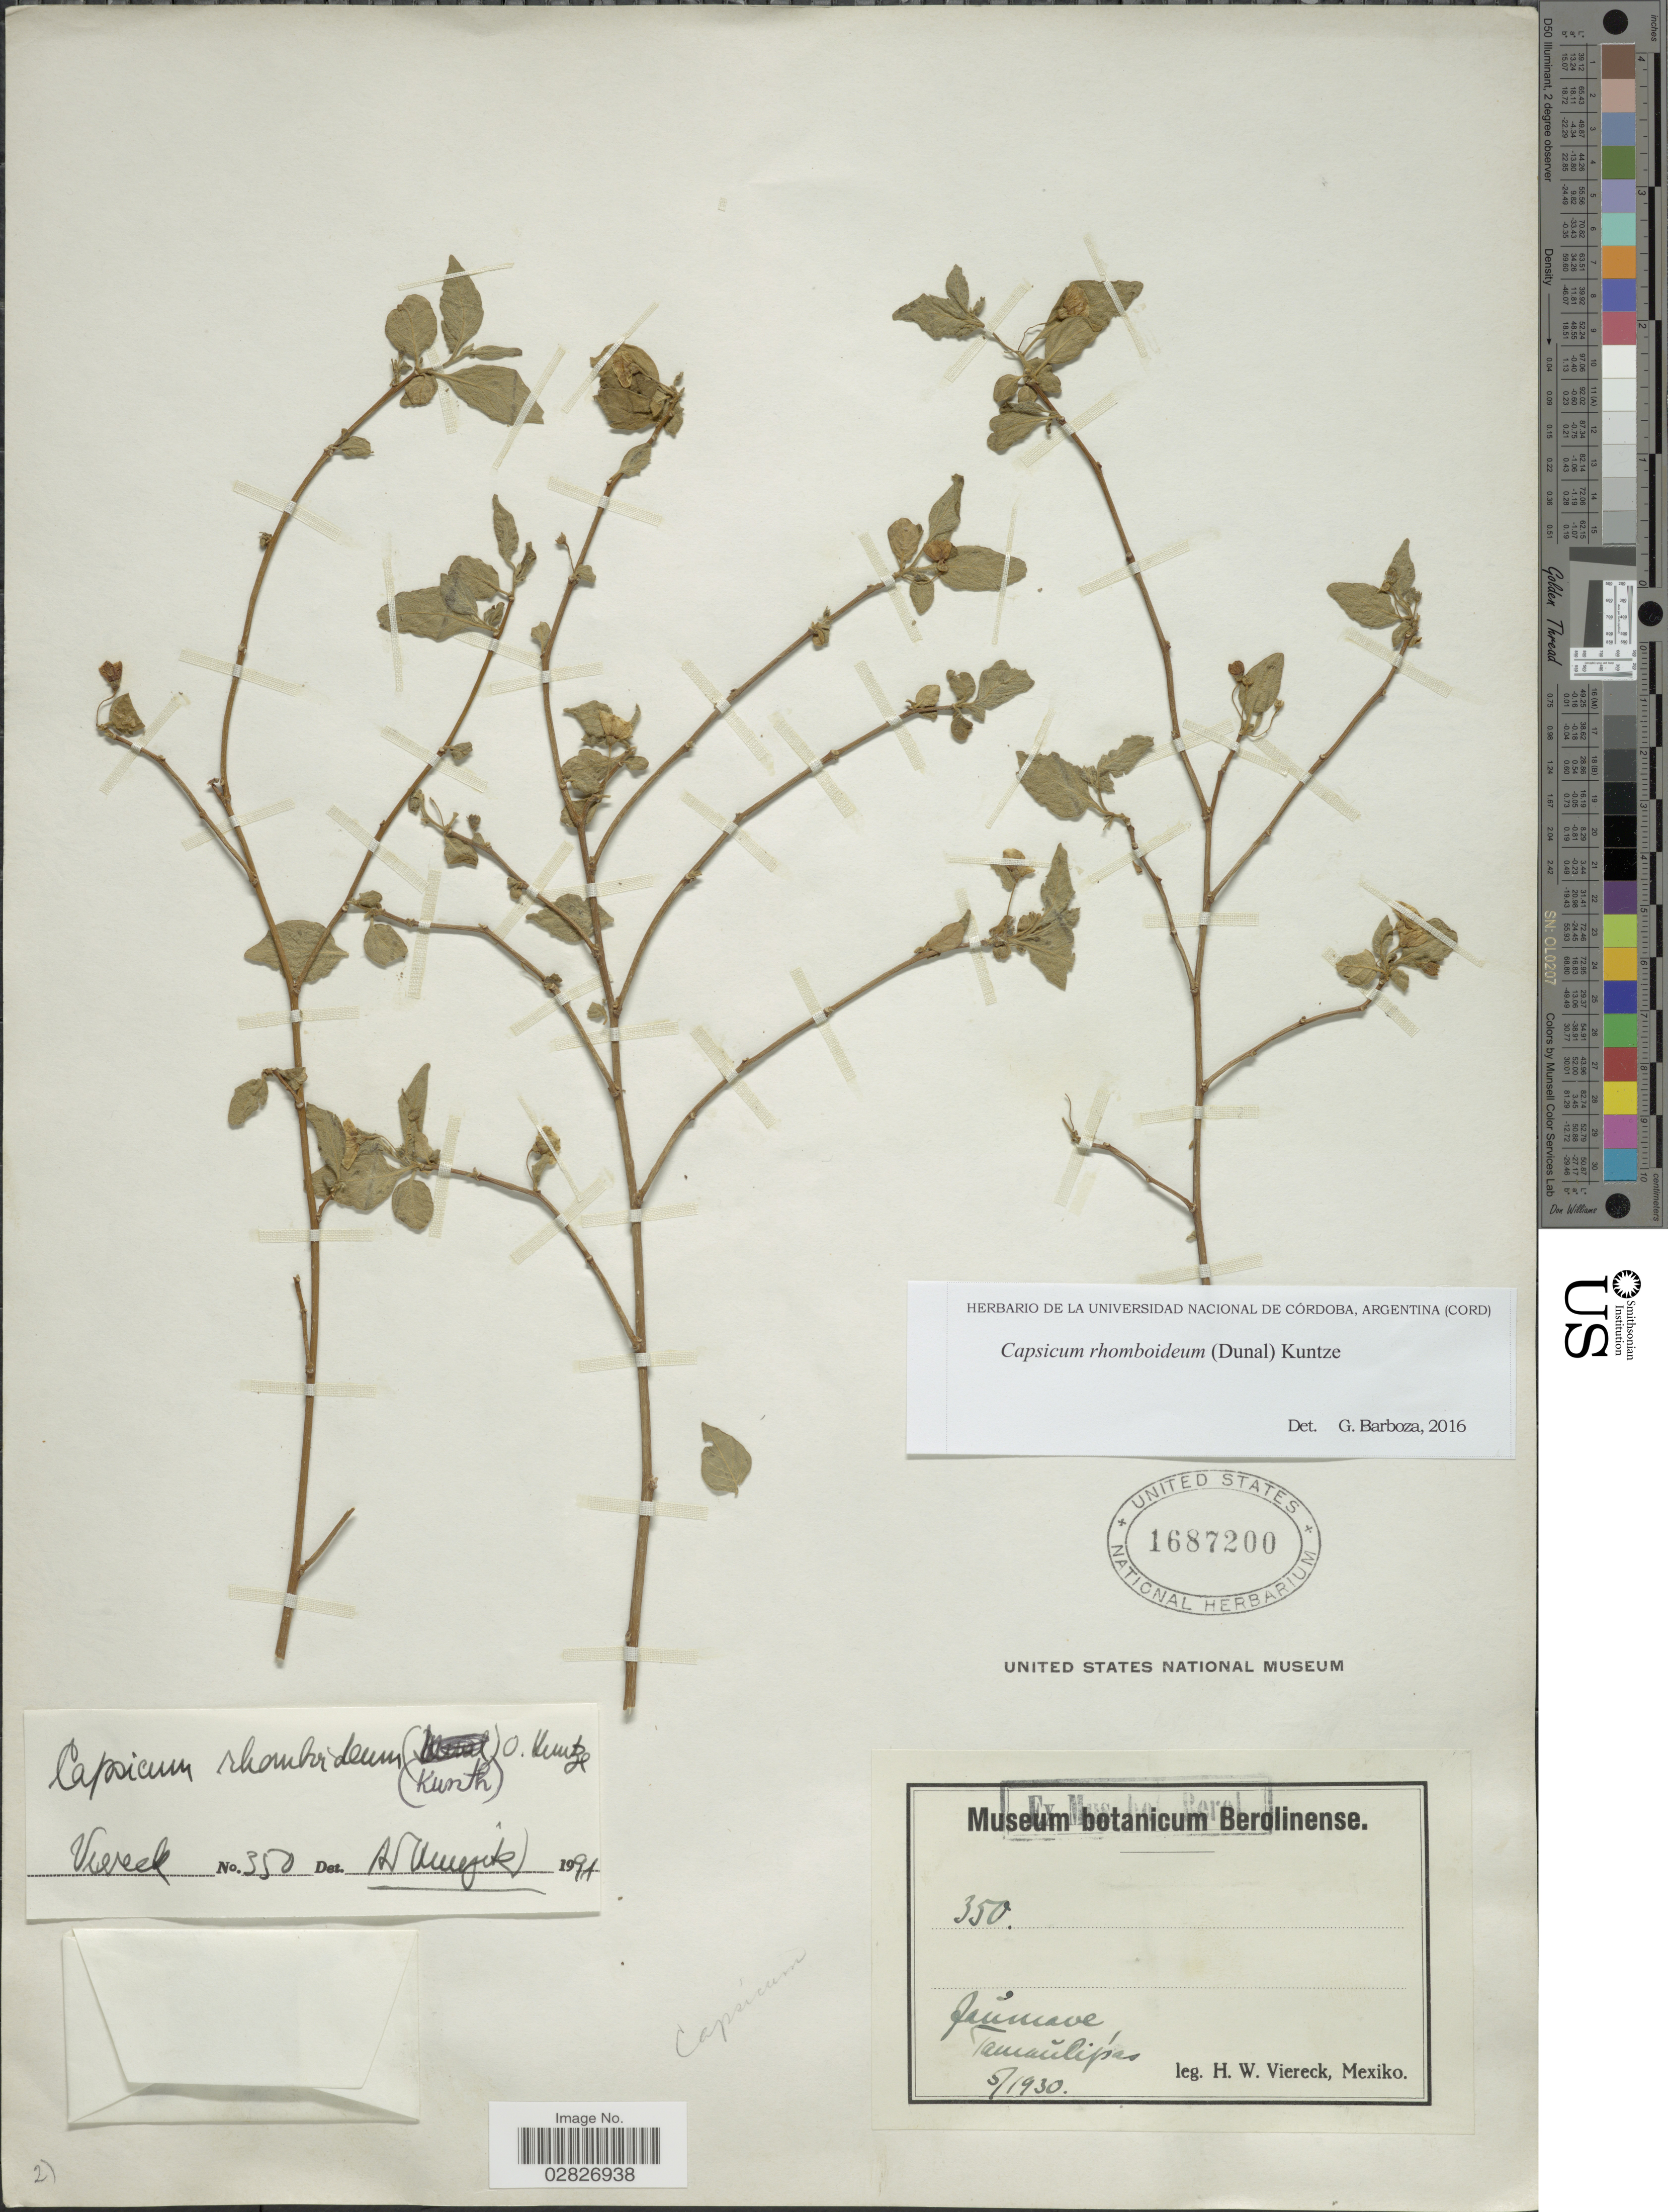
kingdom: Plantae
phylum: Tracheophyta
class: Magnoliopsida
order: Solanales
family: Solanaceae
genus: Capsicum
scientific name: Capsicum rhomboideum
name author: (Humb. & Bonpl. ex Dunal) Kuntze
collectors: H. W. Viereck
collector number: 350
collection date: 1930-05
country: Mexico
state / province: Tamaulipas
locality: Jaumave.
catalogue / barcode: US 1687200